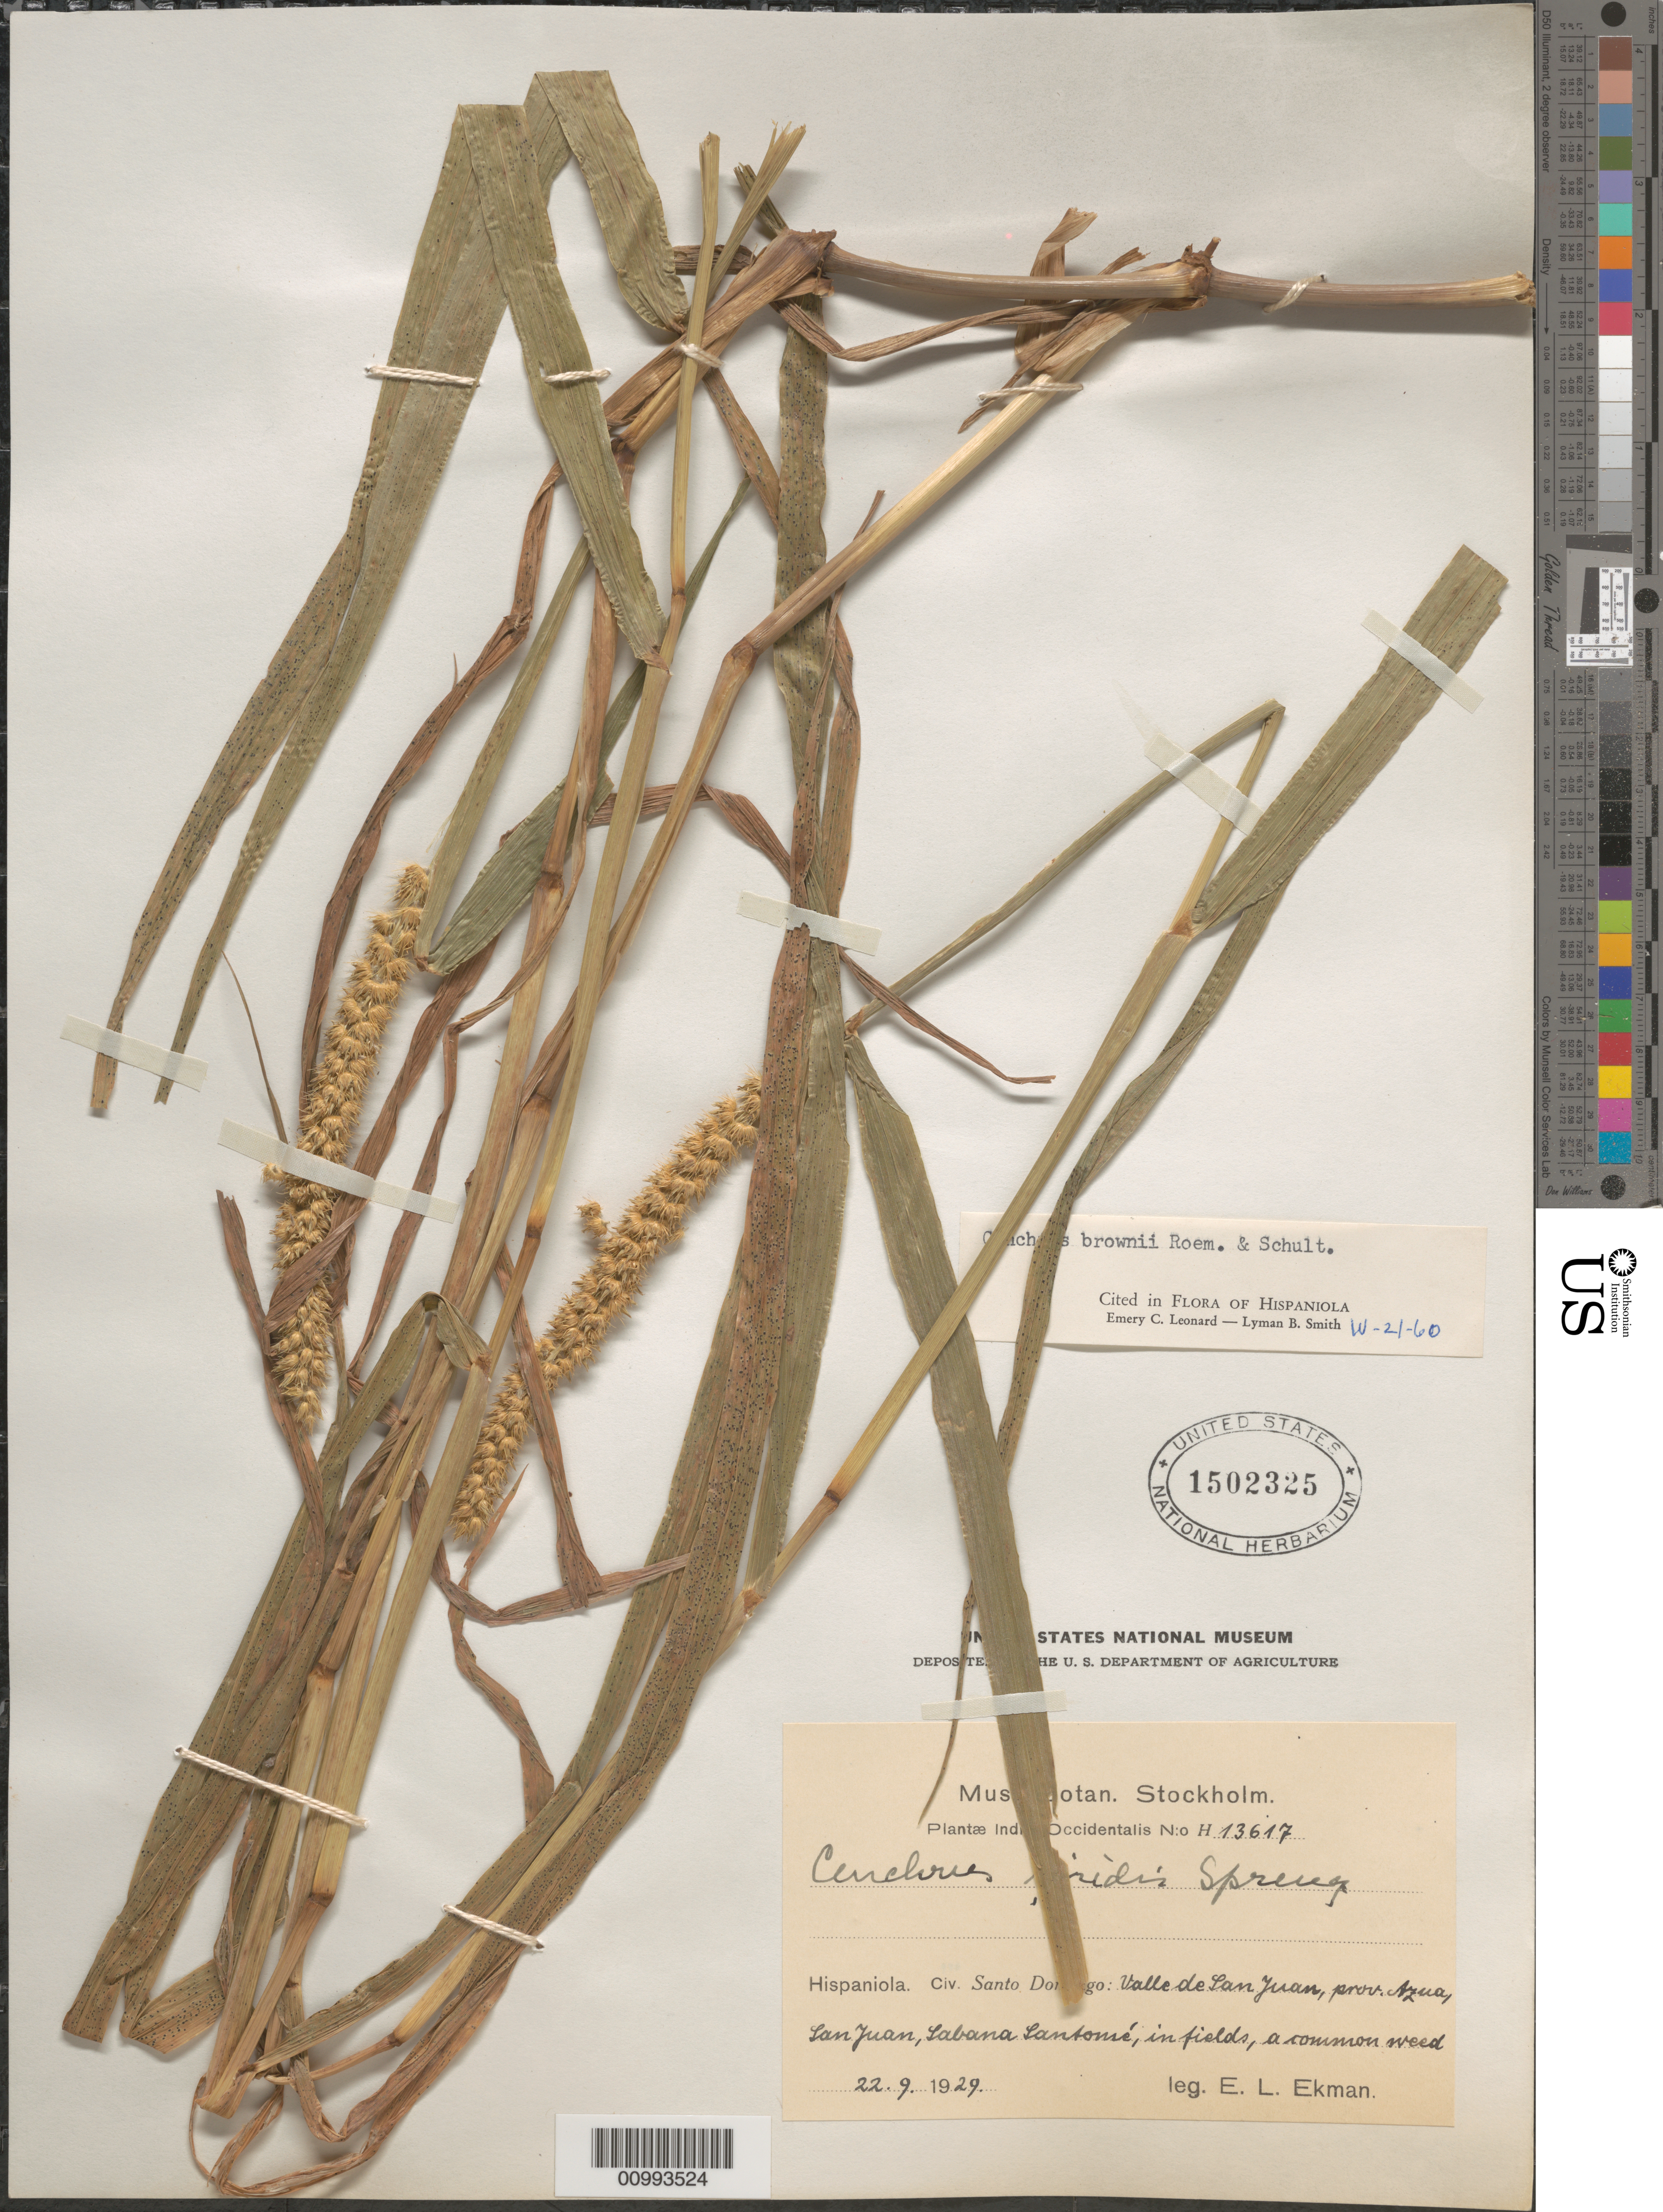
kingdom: Plantae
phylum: Tracheophyta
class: Liliopsida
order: Poales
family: Poaceae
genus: Cenchrus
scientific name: Cenchrus brownii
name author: Roem. & Schult.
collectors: E. L. Ekman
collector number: H 13617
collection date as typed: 22 Sep 1929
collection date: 1929-09-22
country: Dominican Republic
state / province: Azua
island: Hispaniola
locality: San Juan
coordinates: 0 N, 0 E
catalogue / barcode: US 1502325